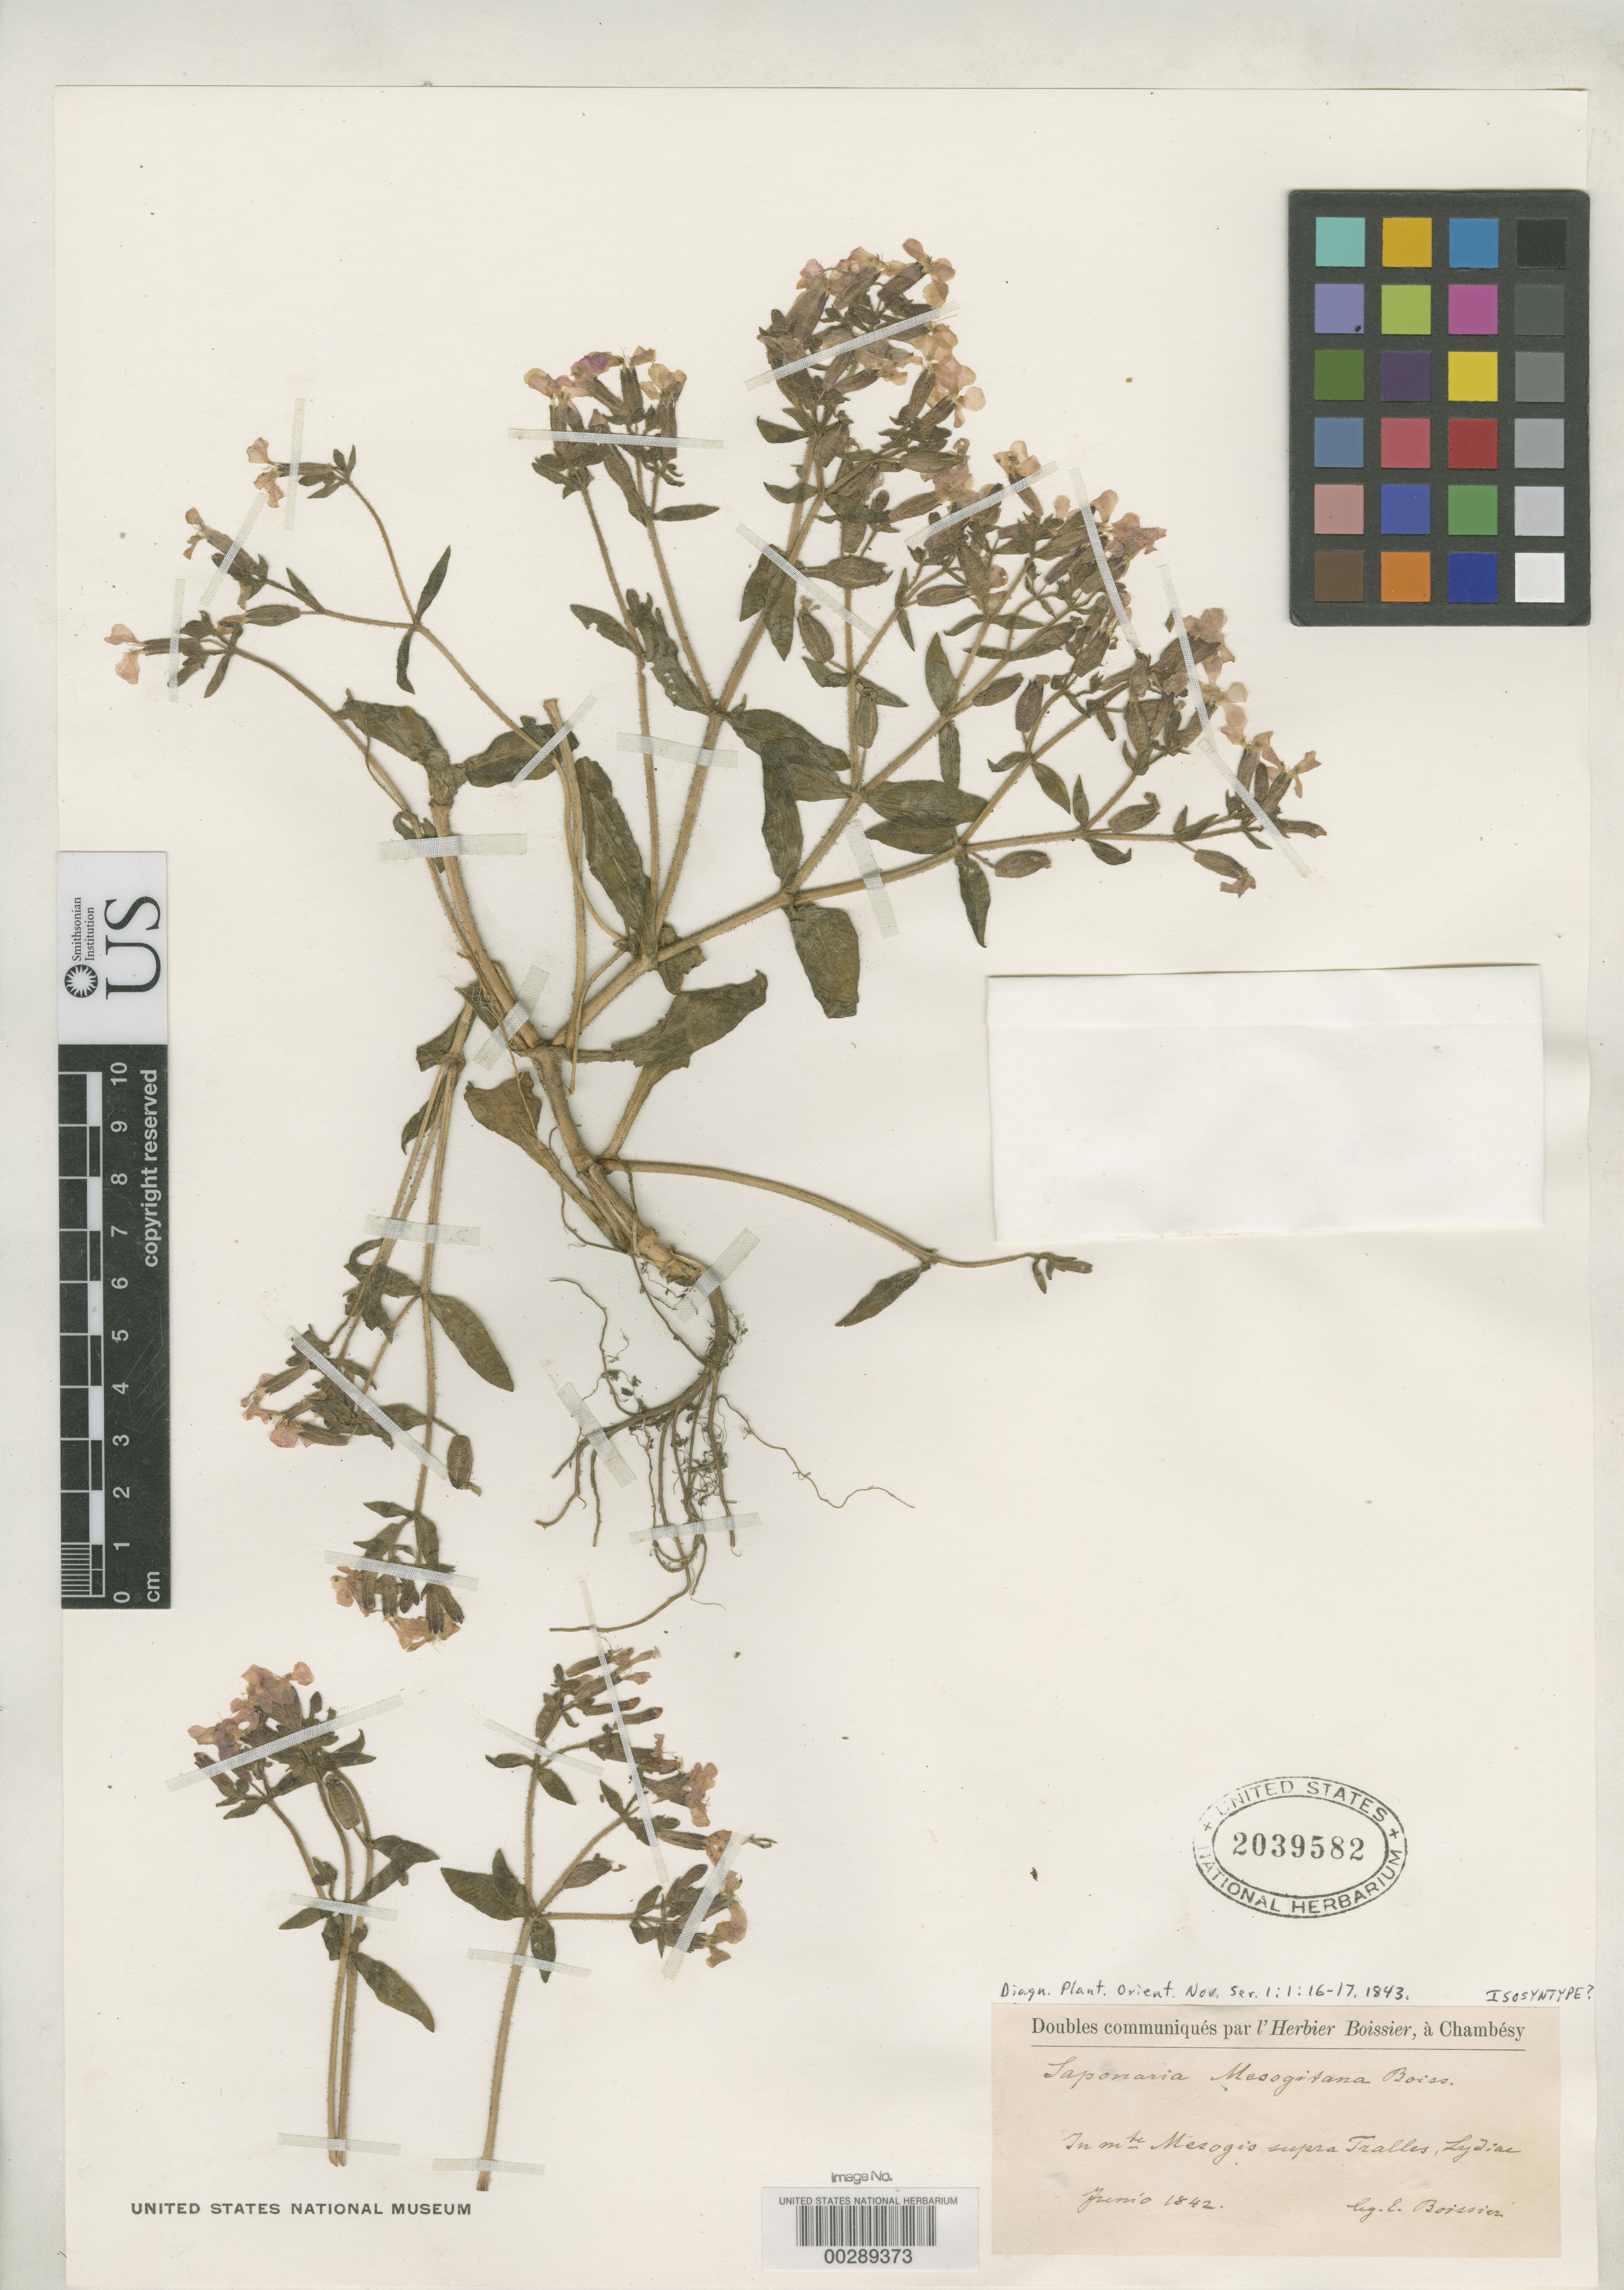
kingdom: Plantae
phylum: Tracheophyta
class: Magnoliopsida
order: Caryophyllales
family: Caryophyllaceae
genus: Saponaria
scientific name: Saponaria mesogitana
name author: Boiss.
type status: Isosyntype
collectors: P. Boissier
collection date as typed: Jun 1842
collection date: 1842-06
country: Turkey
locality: Mesogis above Tralles, Lydia.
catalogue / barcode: US 2039582